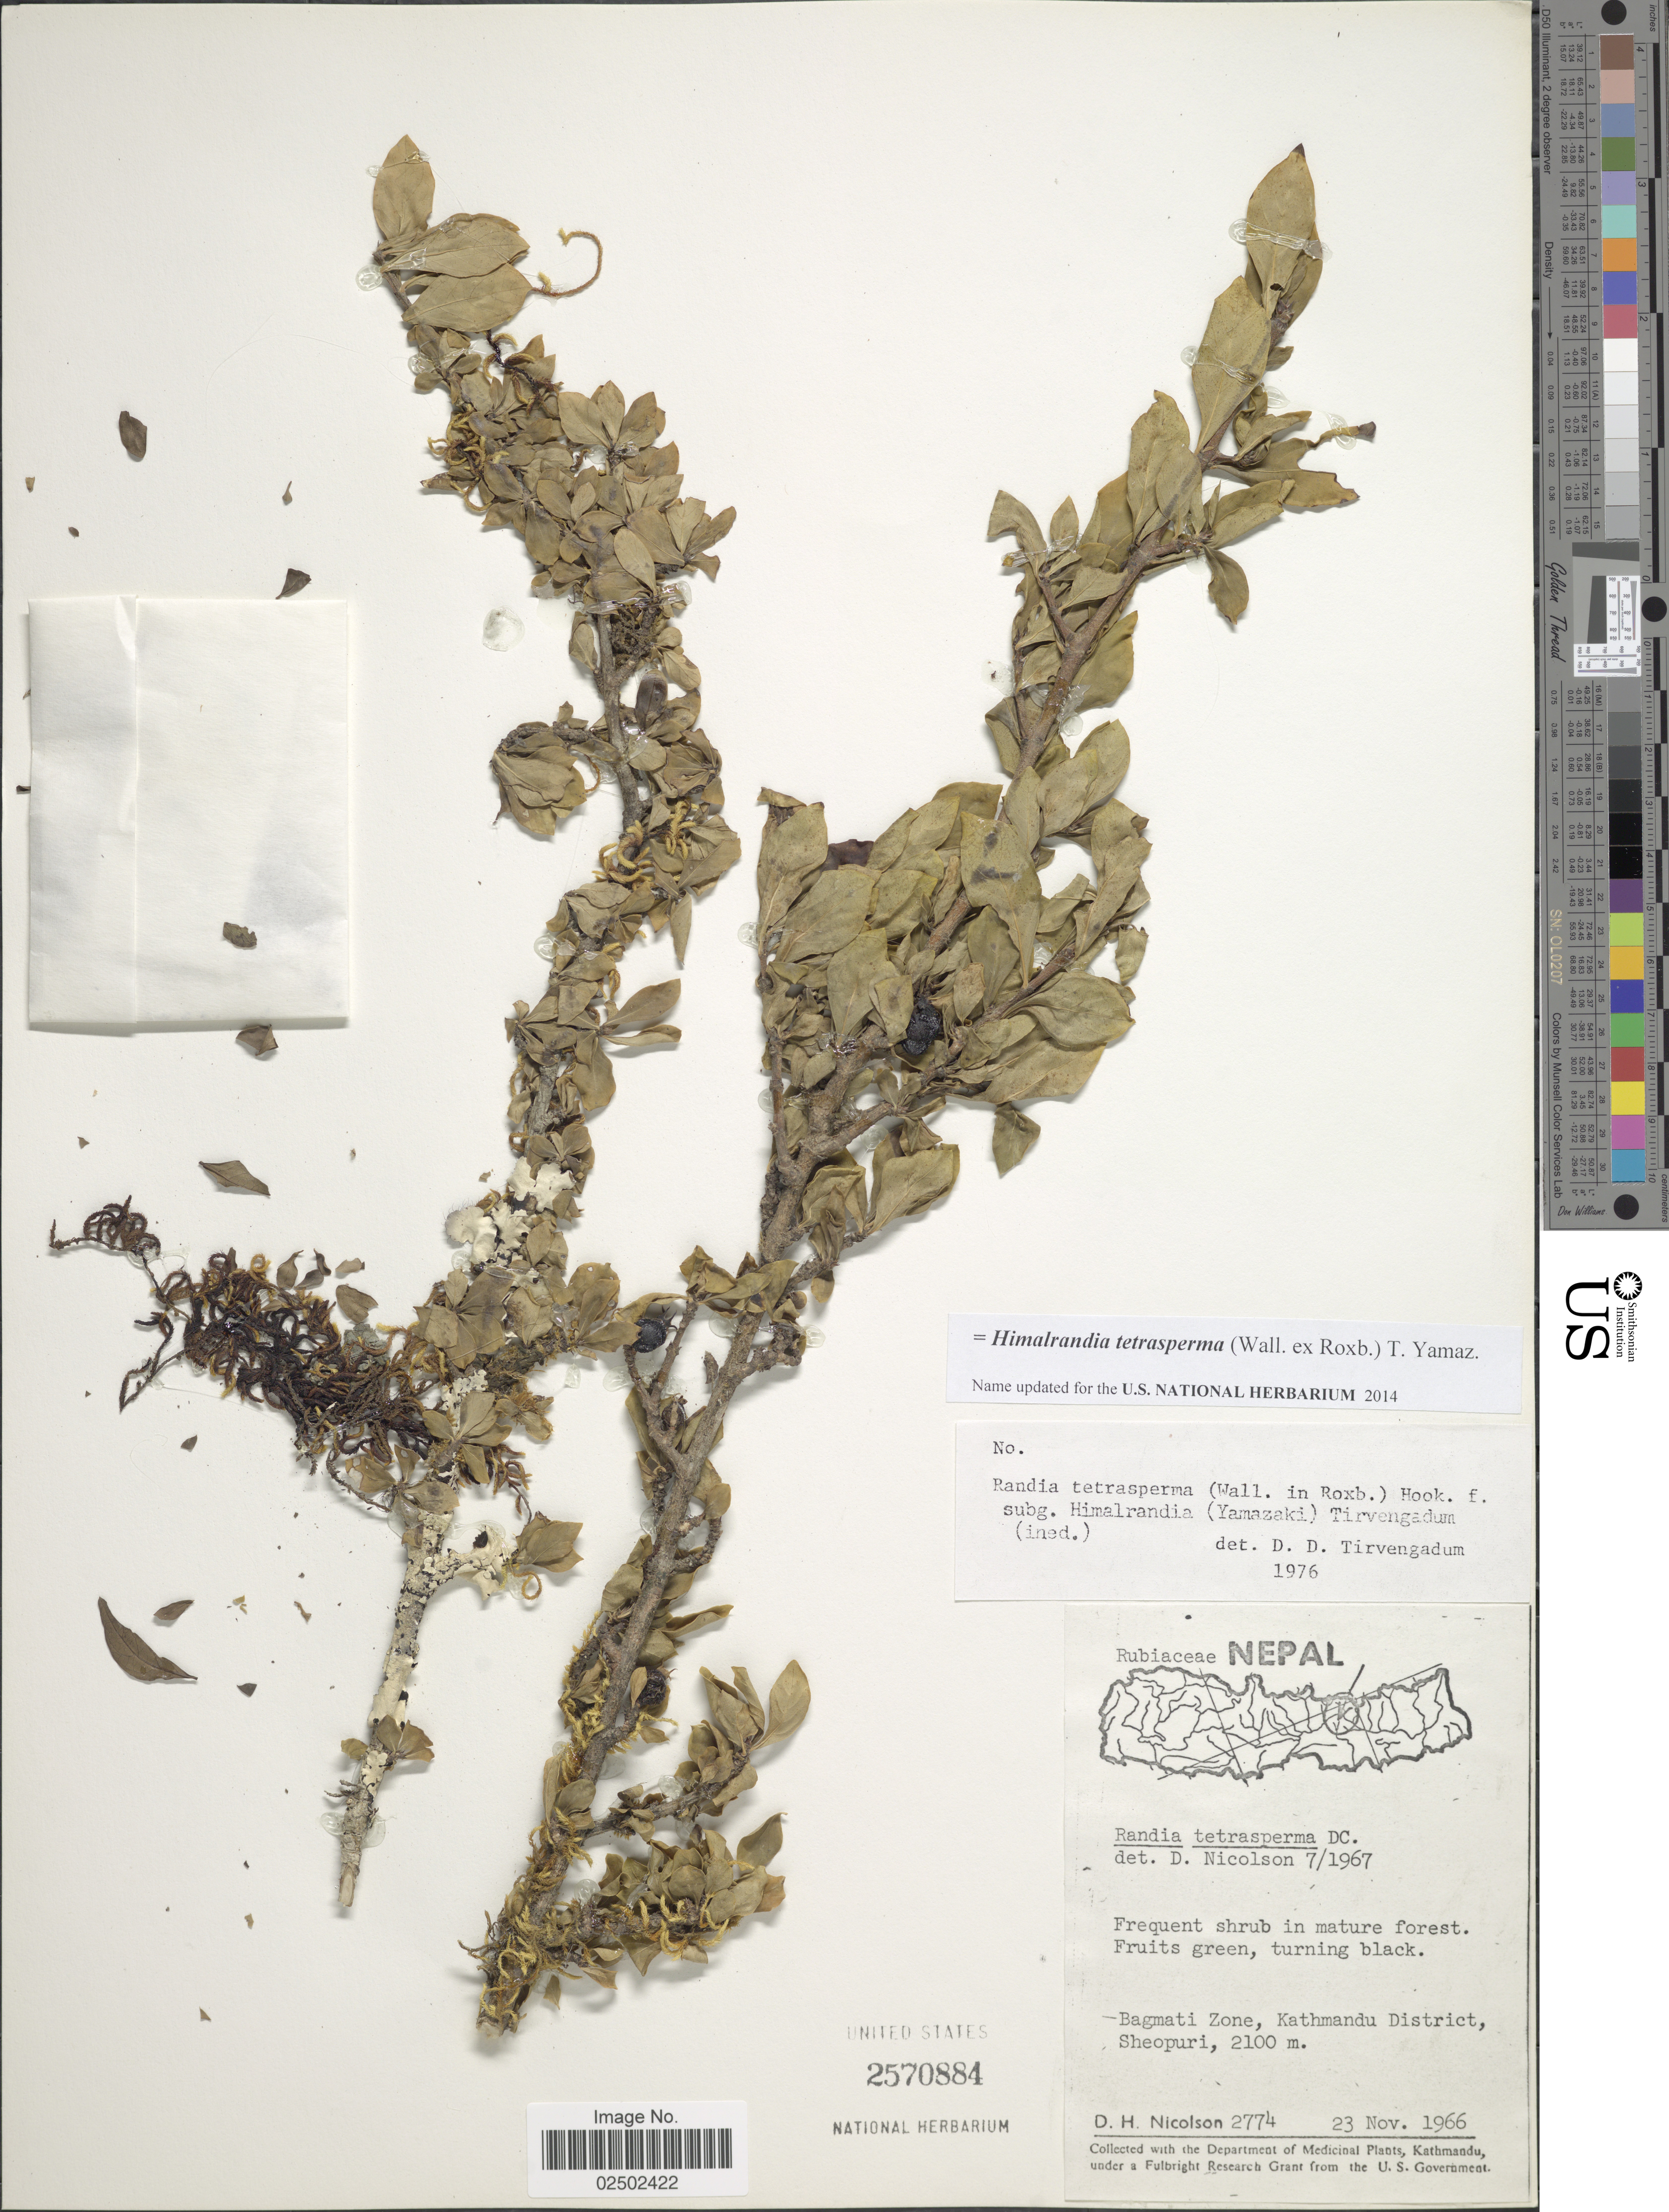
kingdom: Plantae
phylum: Tracheophyta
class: Magnoliopsida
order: Gentianales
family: Rubiaceae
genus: Himalrandia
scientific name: Himalrandia tetrasperma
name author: T. Yamaz.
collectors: D. H. Nicolson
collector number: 2774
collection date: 1966-11-23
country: Nepal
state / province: Bagmati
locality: Kathmandu District, Sheopuri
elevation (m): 2100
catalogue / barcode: US 2570884